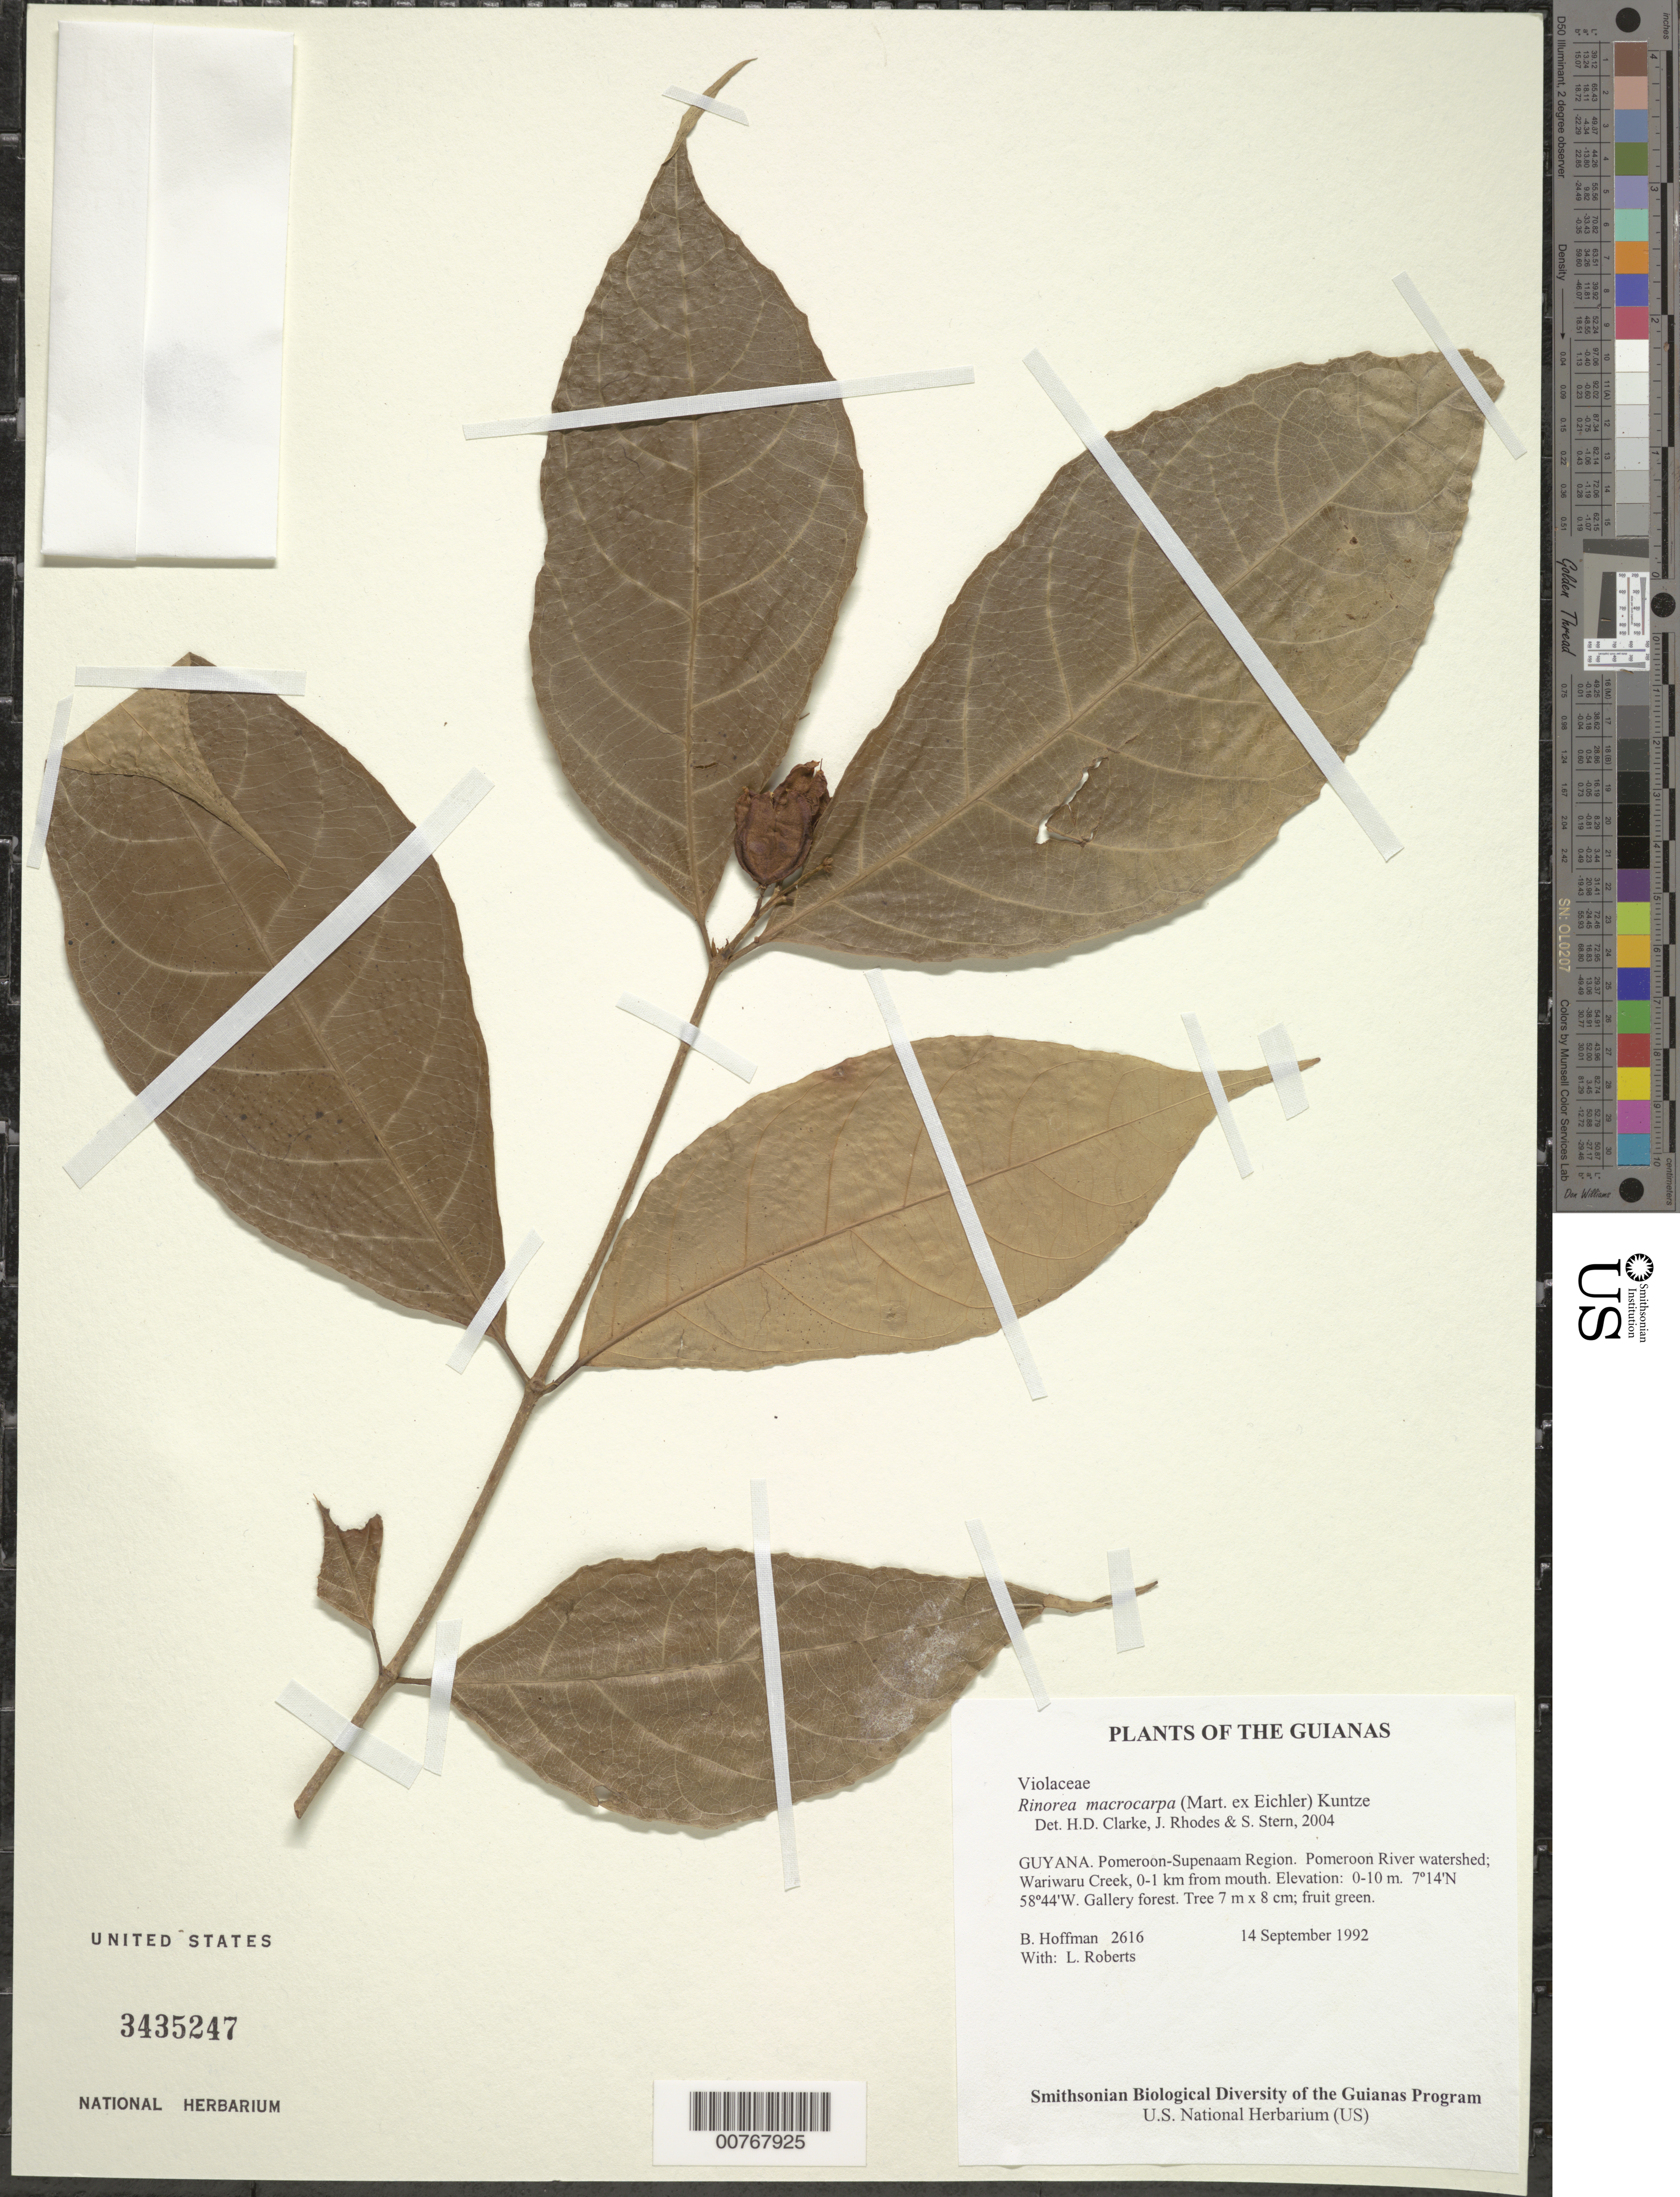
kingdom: Plantae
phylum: Tracheophyta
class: Magnoliopsida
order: Malpighiales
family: Violaceae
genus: Rinorea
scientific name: Rinorea macrocarpa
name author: (Mart. ex Eichler) Kuntze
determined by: Clarke, H. D.; Rhodes, J.; Stern, S. R.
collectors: B. Hoffman & L. Roberts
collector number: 2616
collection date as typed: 14 September 1992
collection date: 1992-09-14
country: Guyana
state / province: Pomeroon-Supenaam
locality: Pomeroon River watershed; Wariwaru Creek, 0-1 km from mouth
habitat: Gallery forest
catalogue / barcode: US 3435247